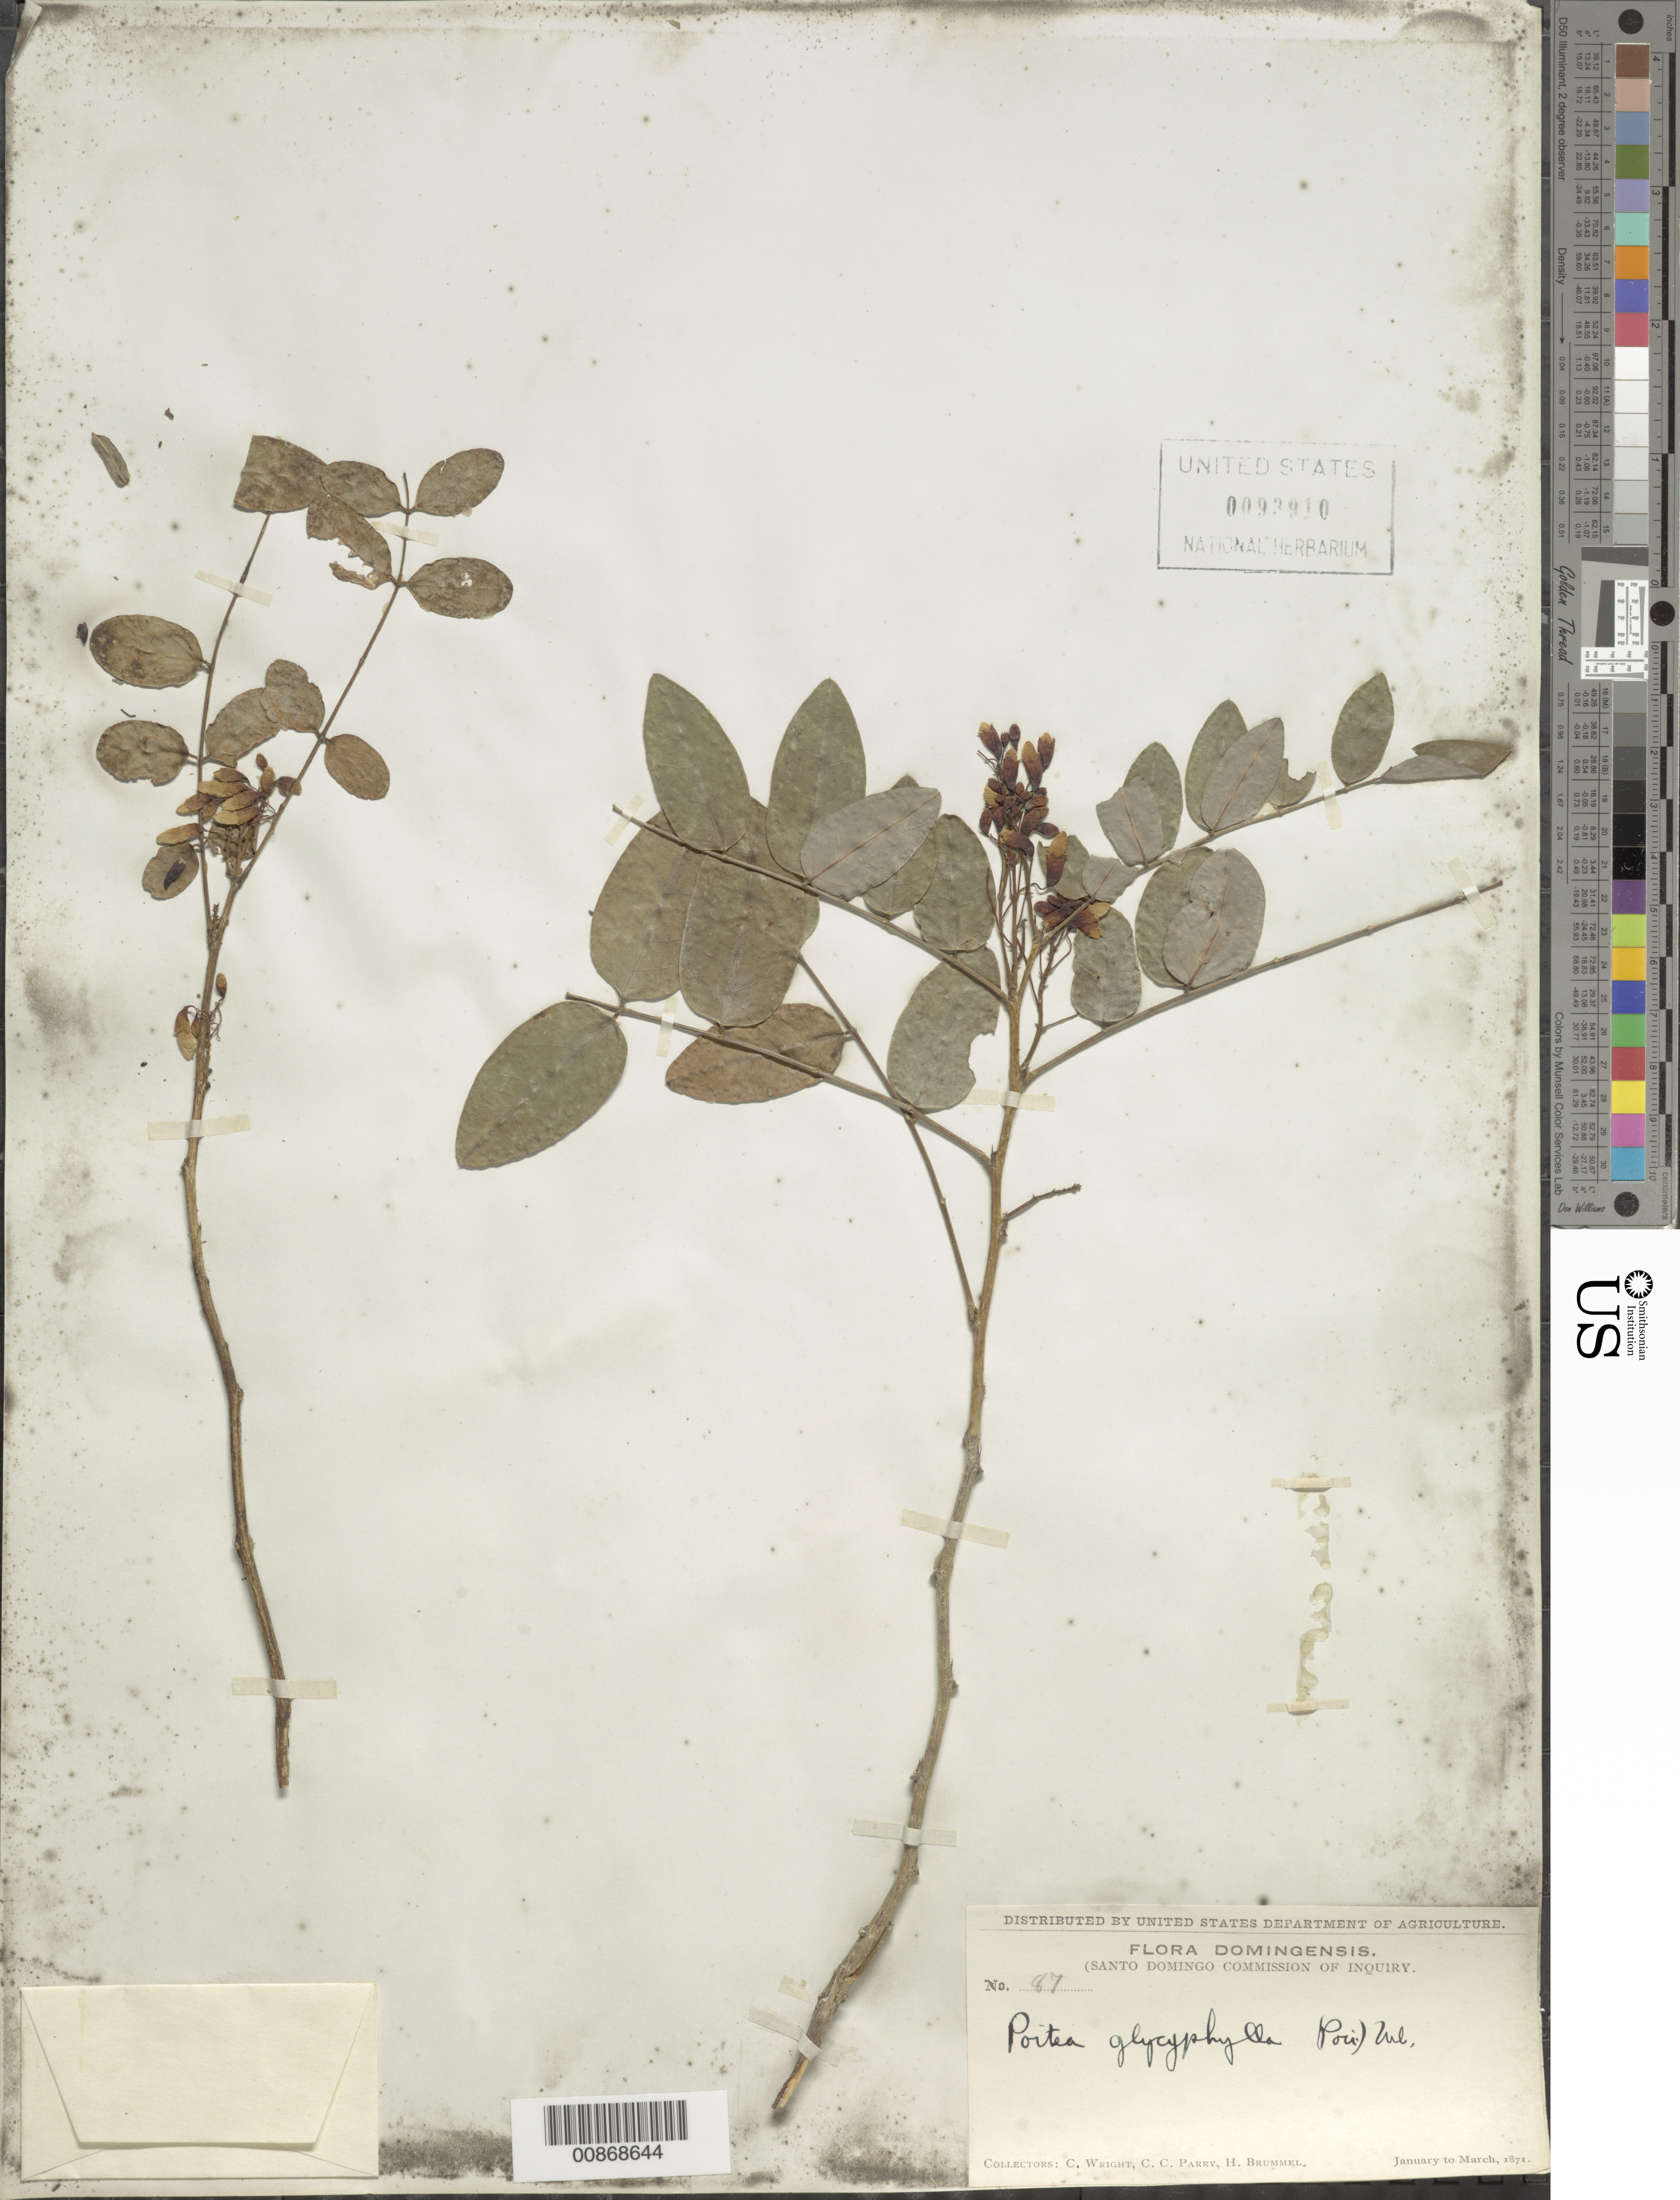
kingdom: Plantae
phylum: Tracheophyta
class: Magnoliopsida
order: Fabales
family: Fabaceae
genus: Poitea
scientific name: Poitea glyciphylla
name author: (Poir.) Urb.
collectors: C. Wright, C. C. Parry & H. Brummel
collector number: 87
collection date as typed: Jan 1871 to -- Mar 1871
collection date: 1871-01/1871-03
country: Dominican Republic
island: Hispaniola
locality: Dominican Republic.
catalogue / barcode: US 93910